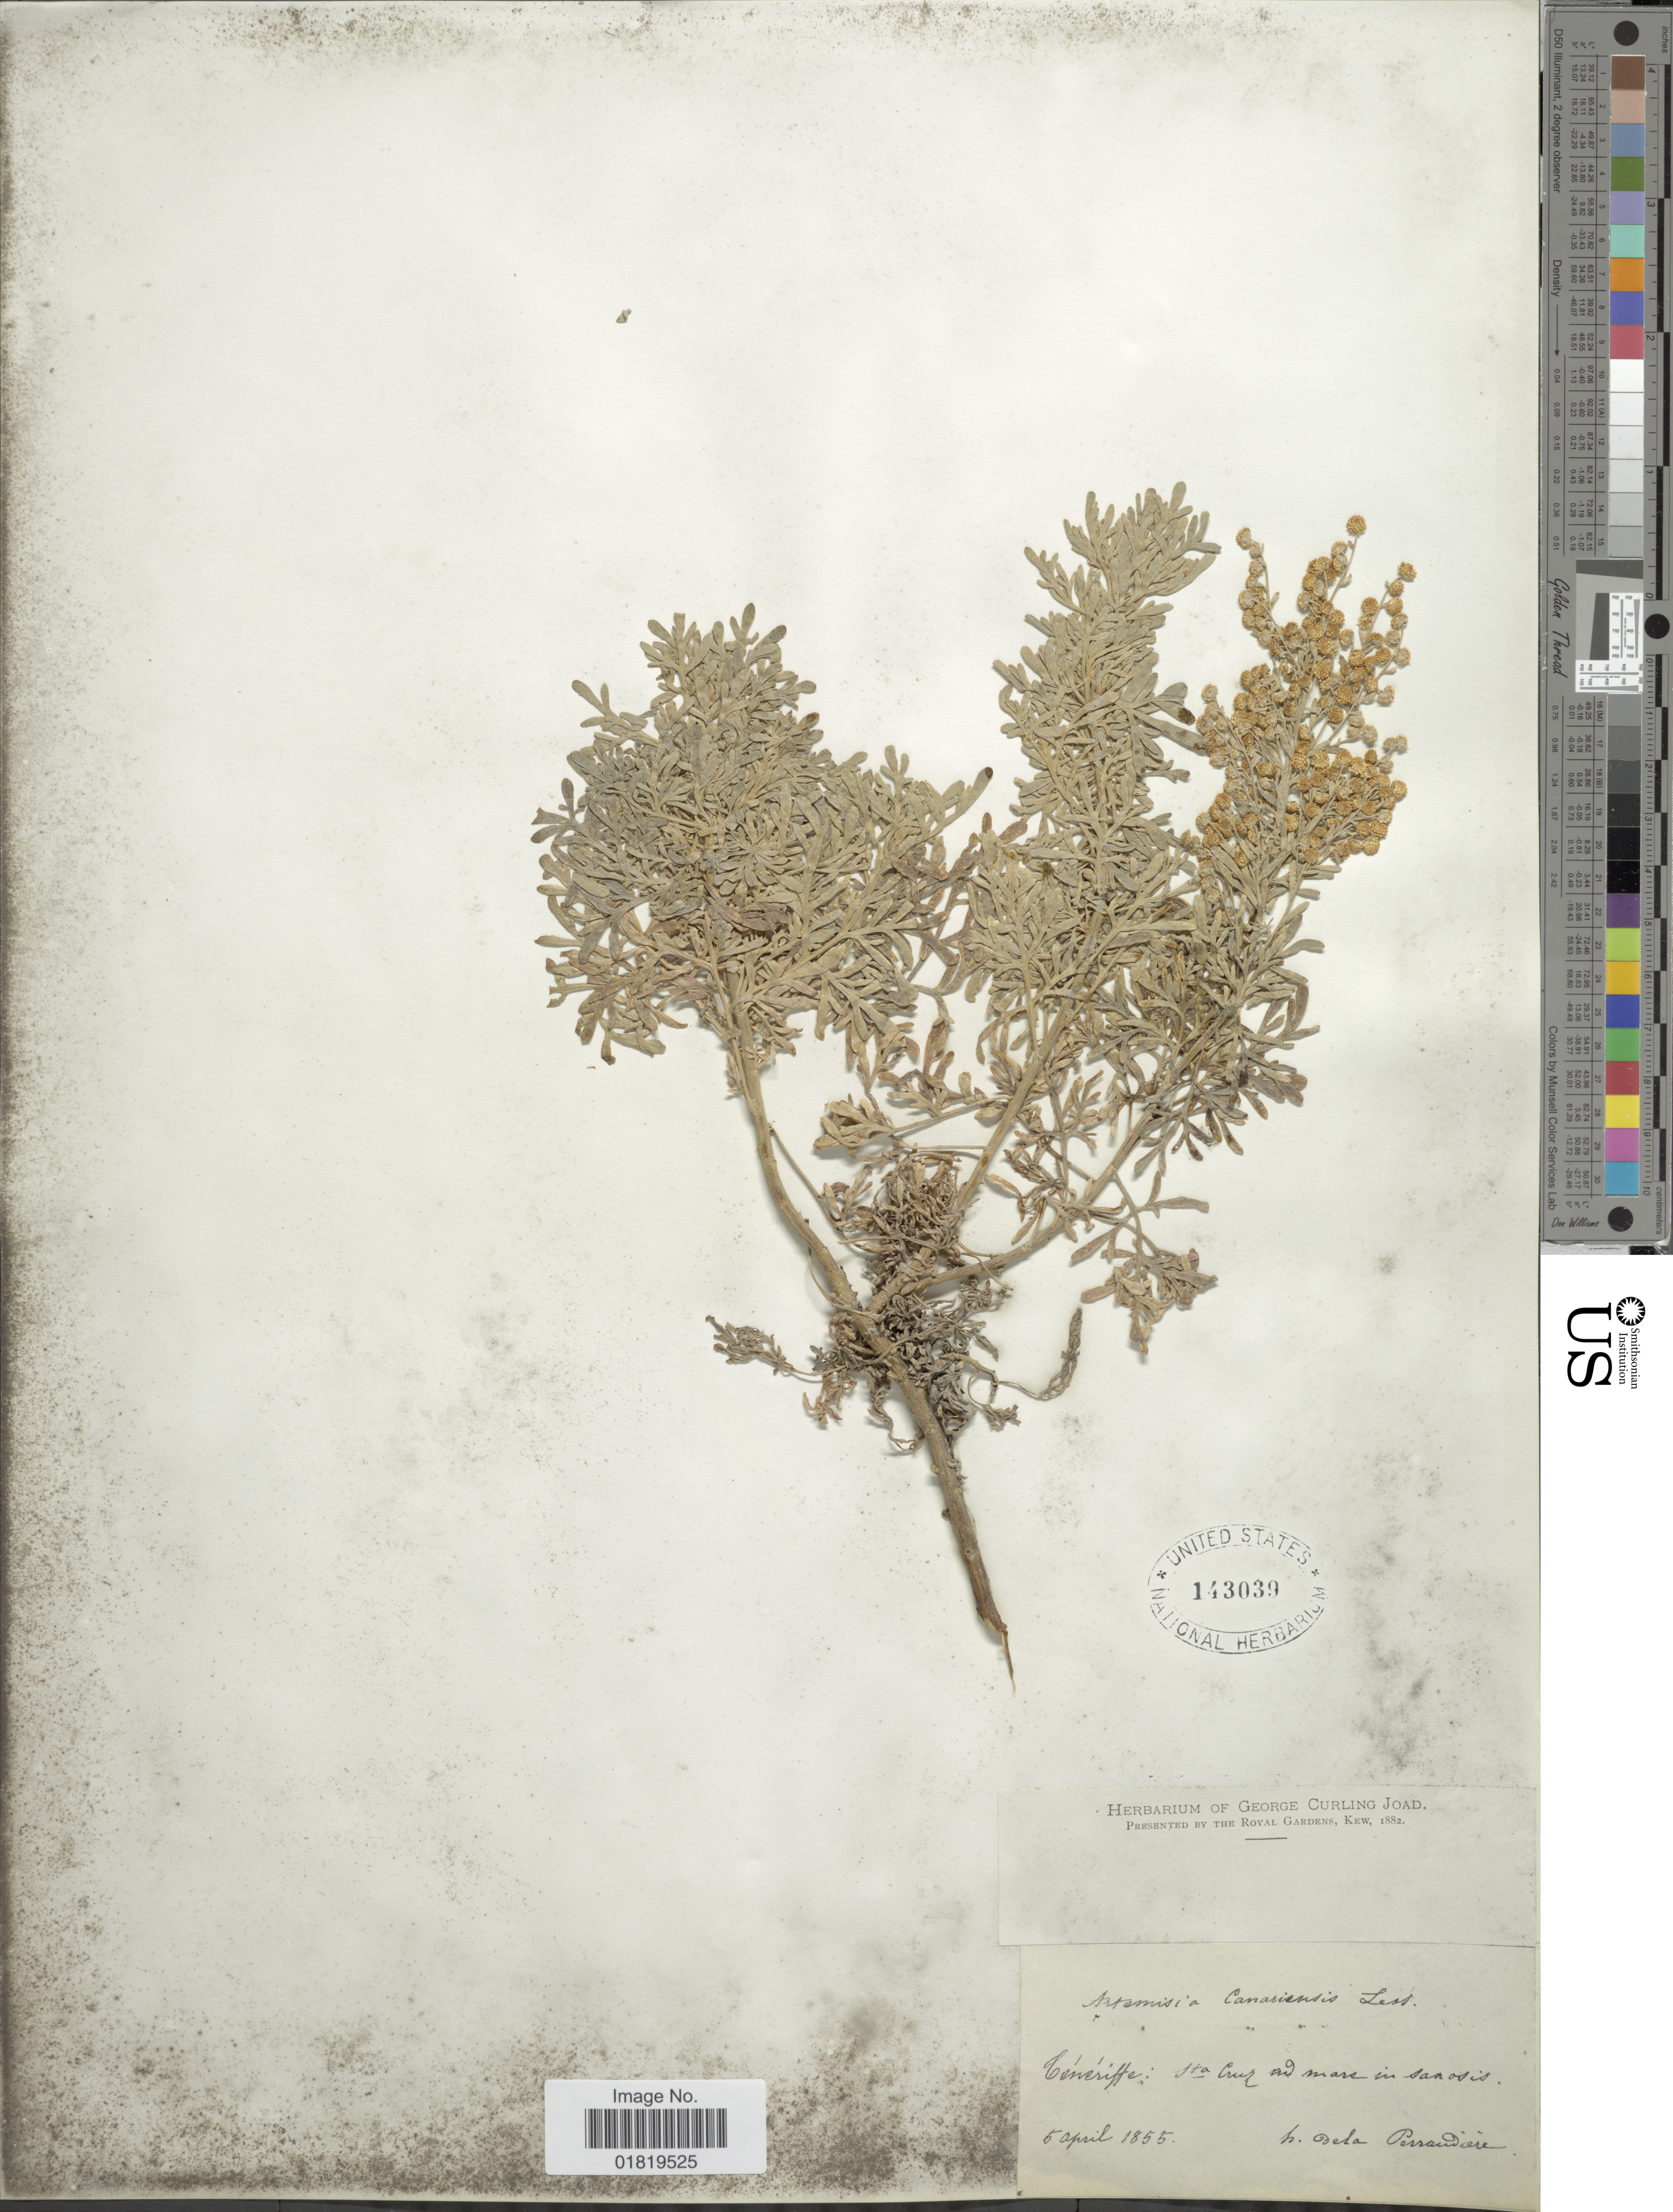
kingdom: Plantae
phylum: Tracheophyta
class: Magnoliopsida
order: Asterales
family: Asteraceae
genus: Artemisia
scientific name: Artemisia canariensis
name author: Less.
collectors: H. de la Perraudière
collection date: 1855-04-05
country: Spain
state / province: Canarias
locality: Teneriffe: Sta Cruz ad mare in sanosis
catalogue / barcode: US 143039